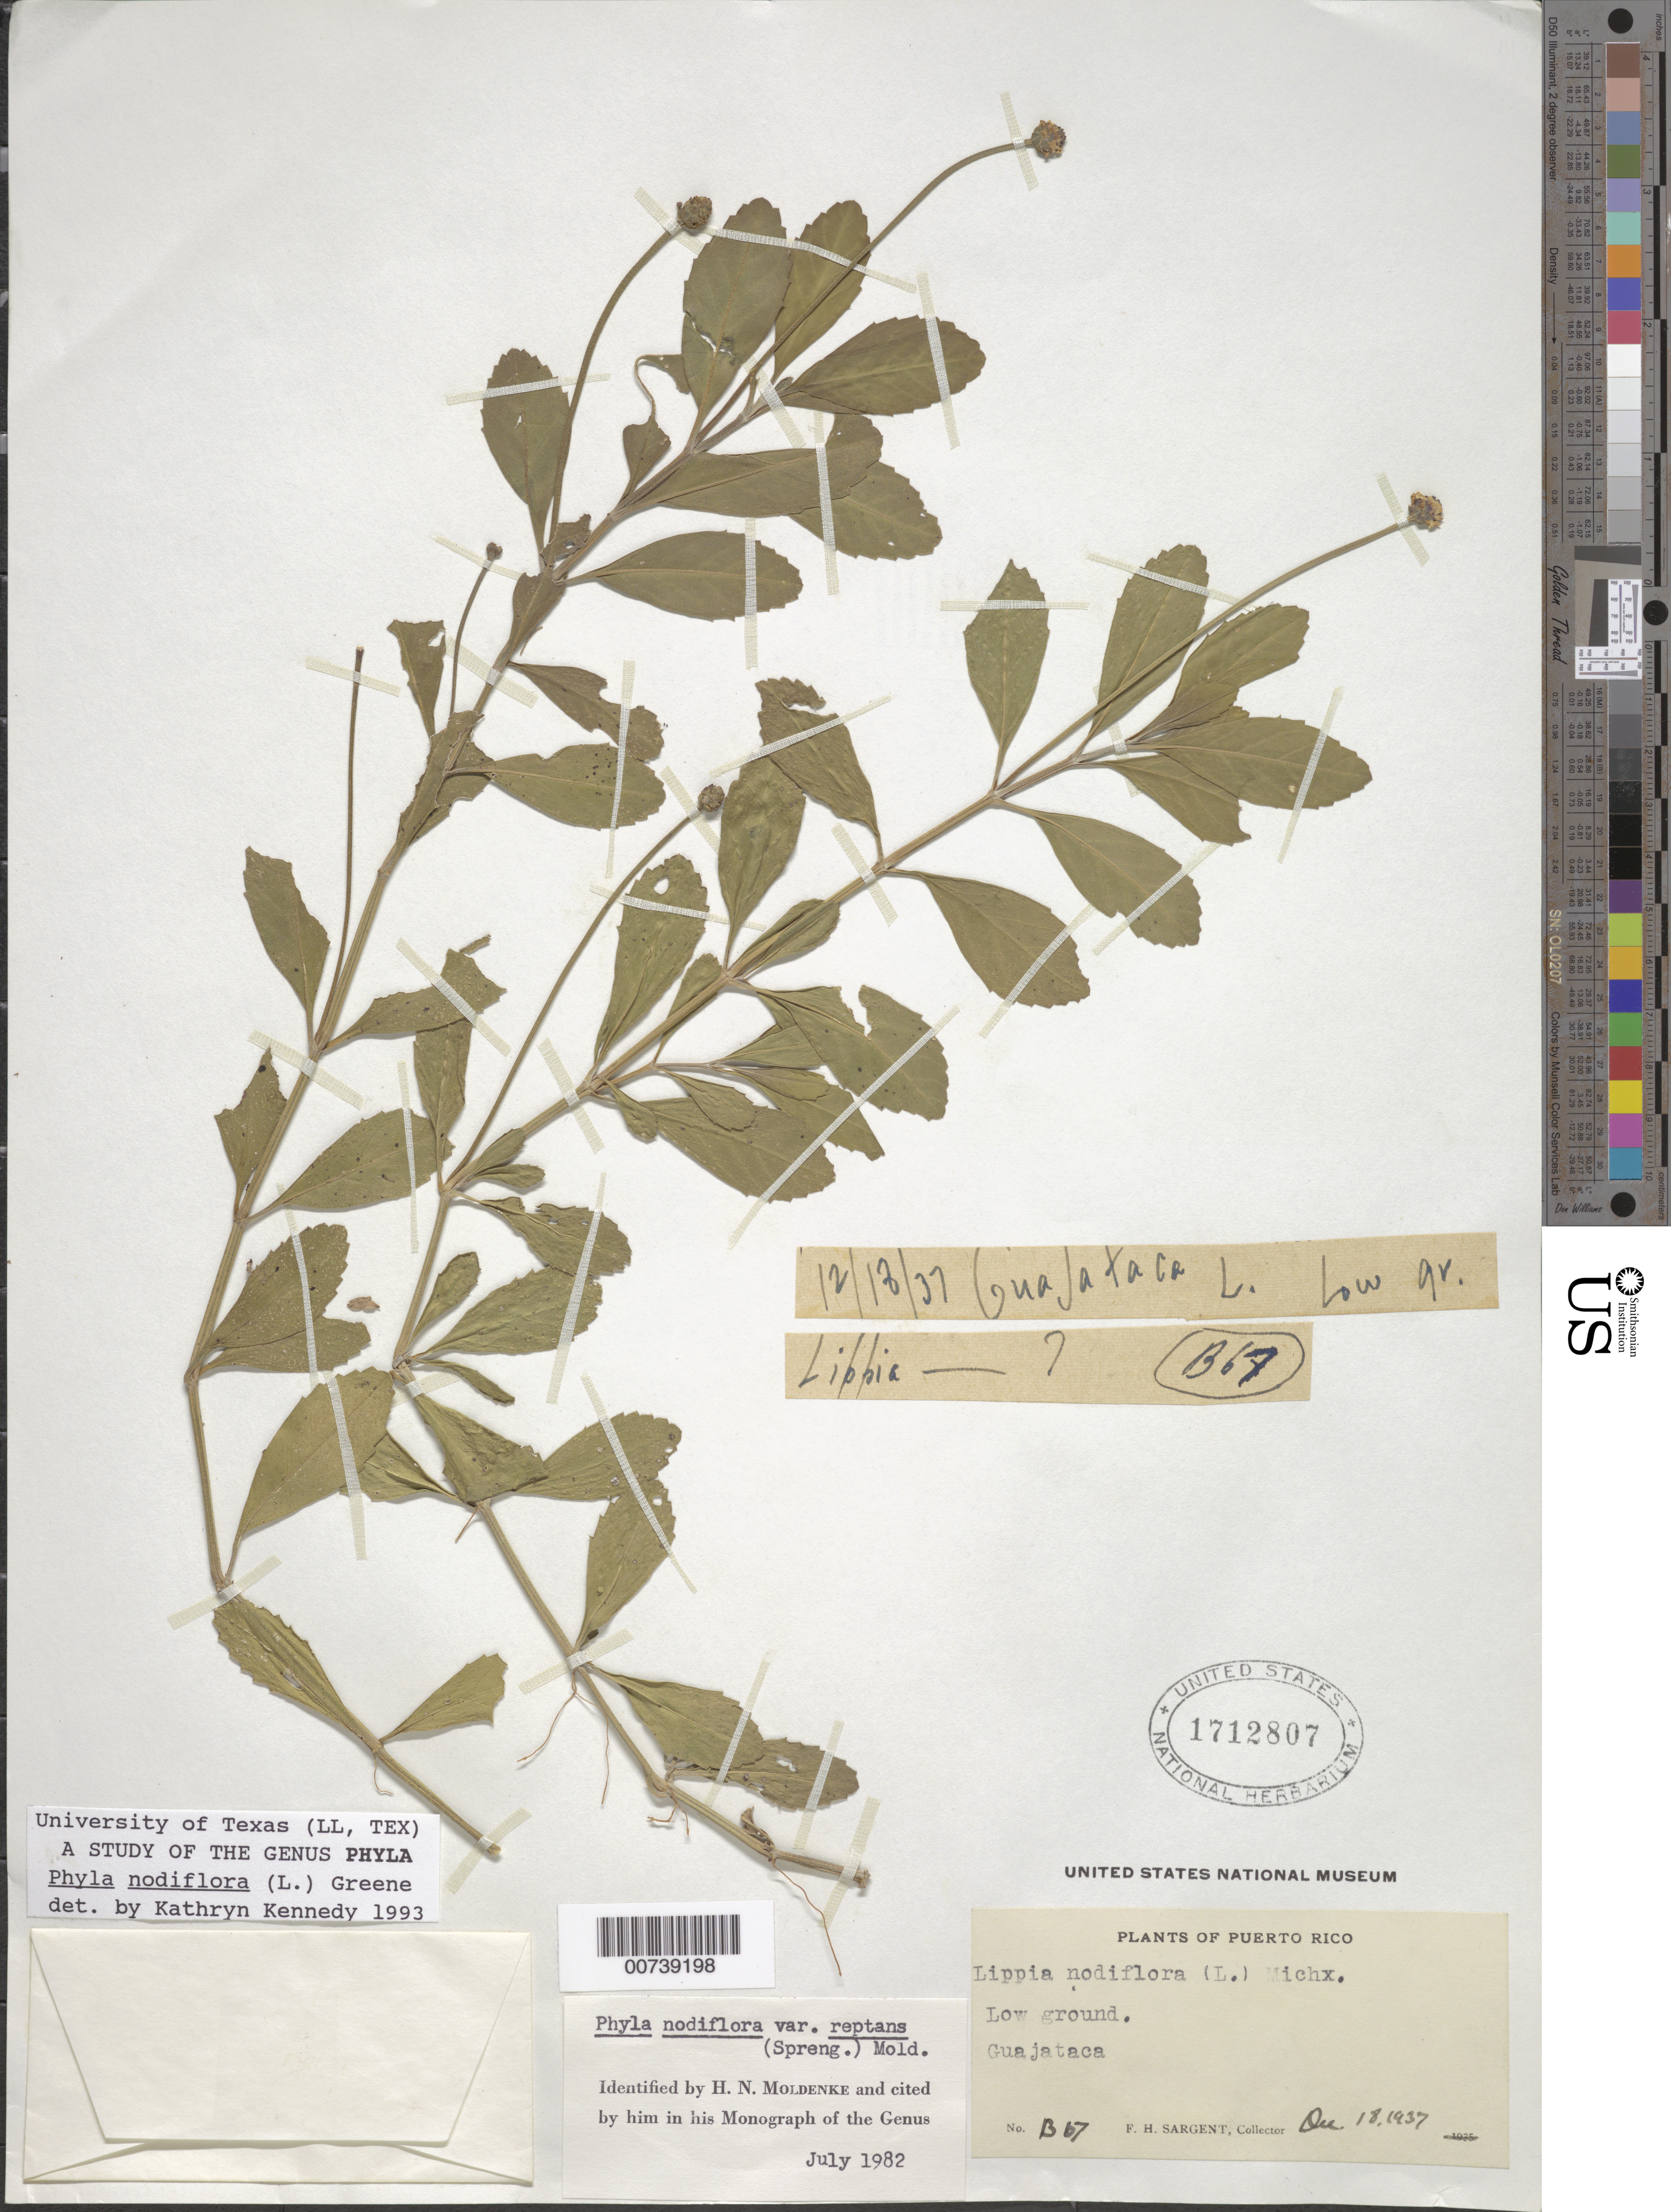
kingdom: Plantae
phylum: Tracheophyta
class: Magnoliopsida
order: Lamiales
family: Verbenaceae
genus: Phyla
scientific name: Phyla nodiflora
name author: (L.) Greene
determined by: Kennedy, K.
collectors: F. H. Sargent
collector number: B67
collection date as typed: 18 Dec 1937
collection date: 1937-12-18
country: Puerto Rico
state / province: Quebradillas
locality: Guajataca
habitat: Low ground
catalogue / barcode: US 1712807